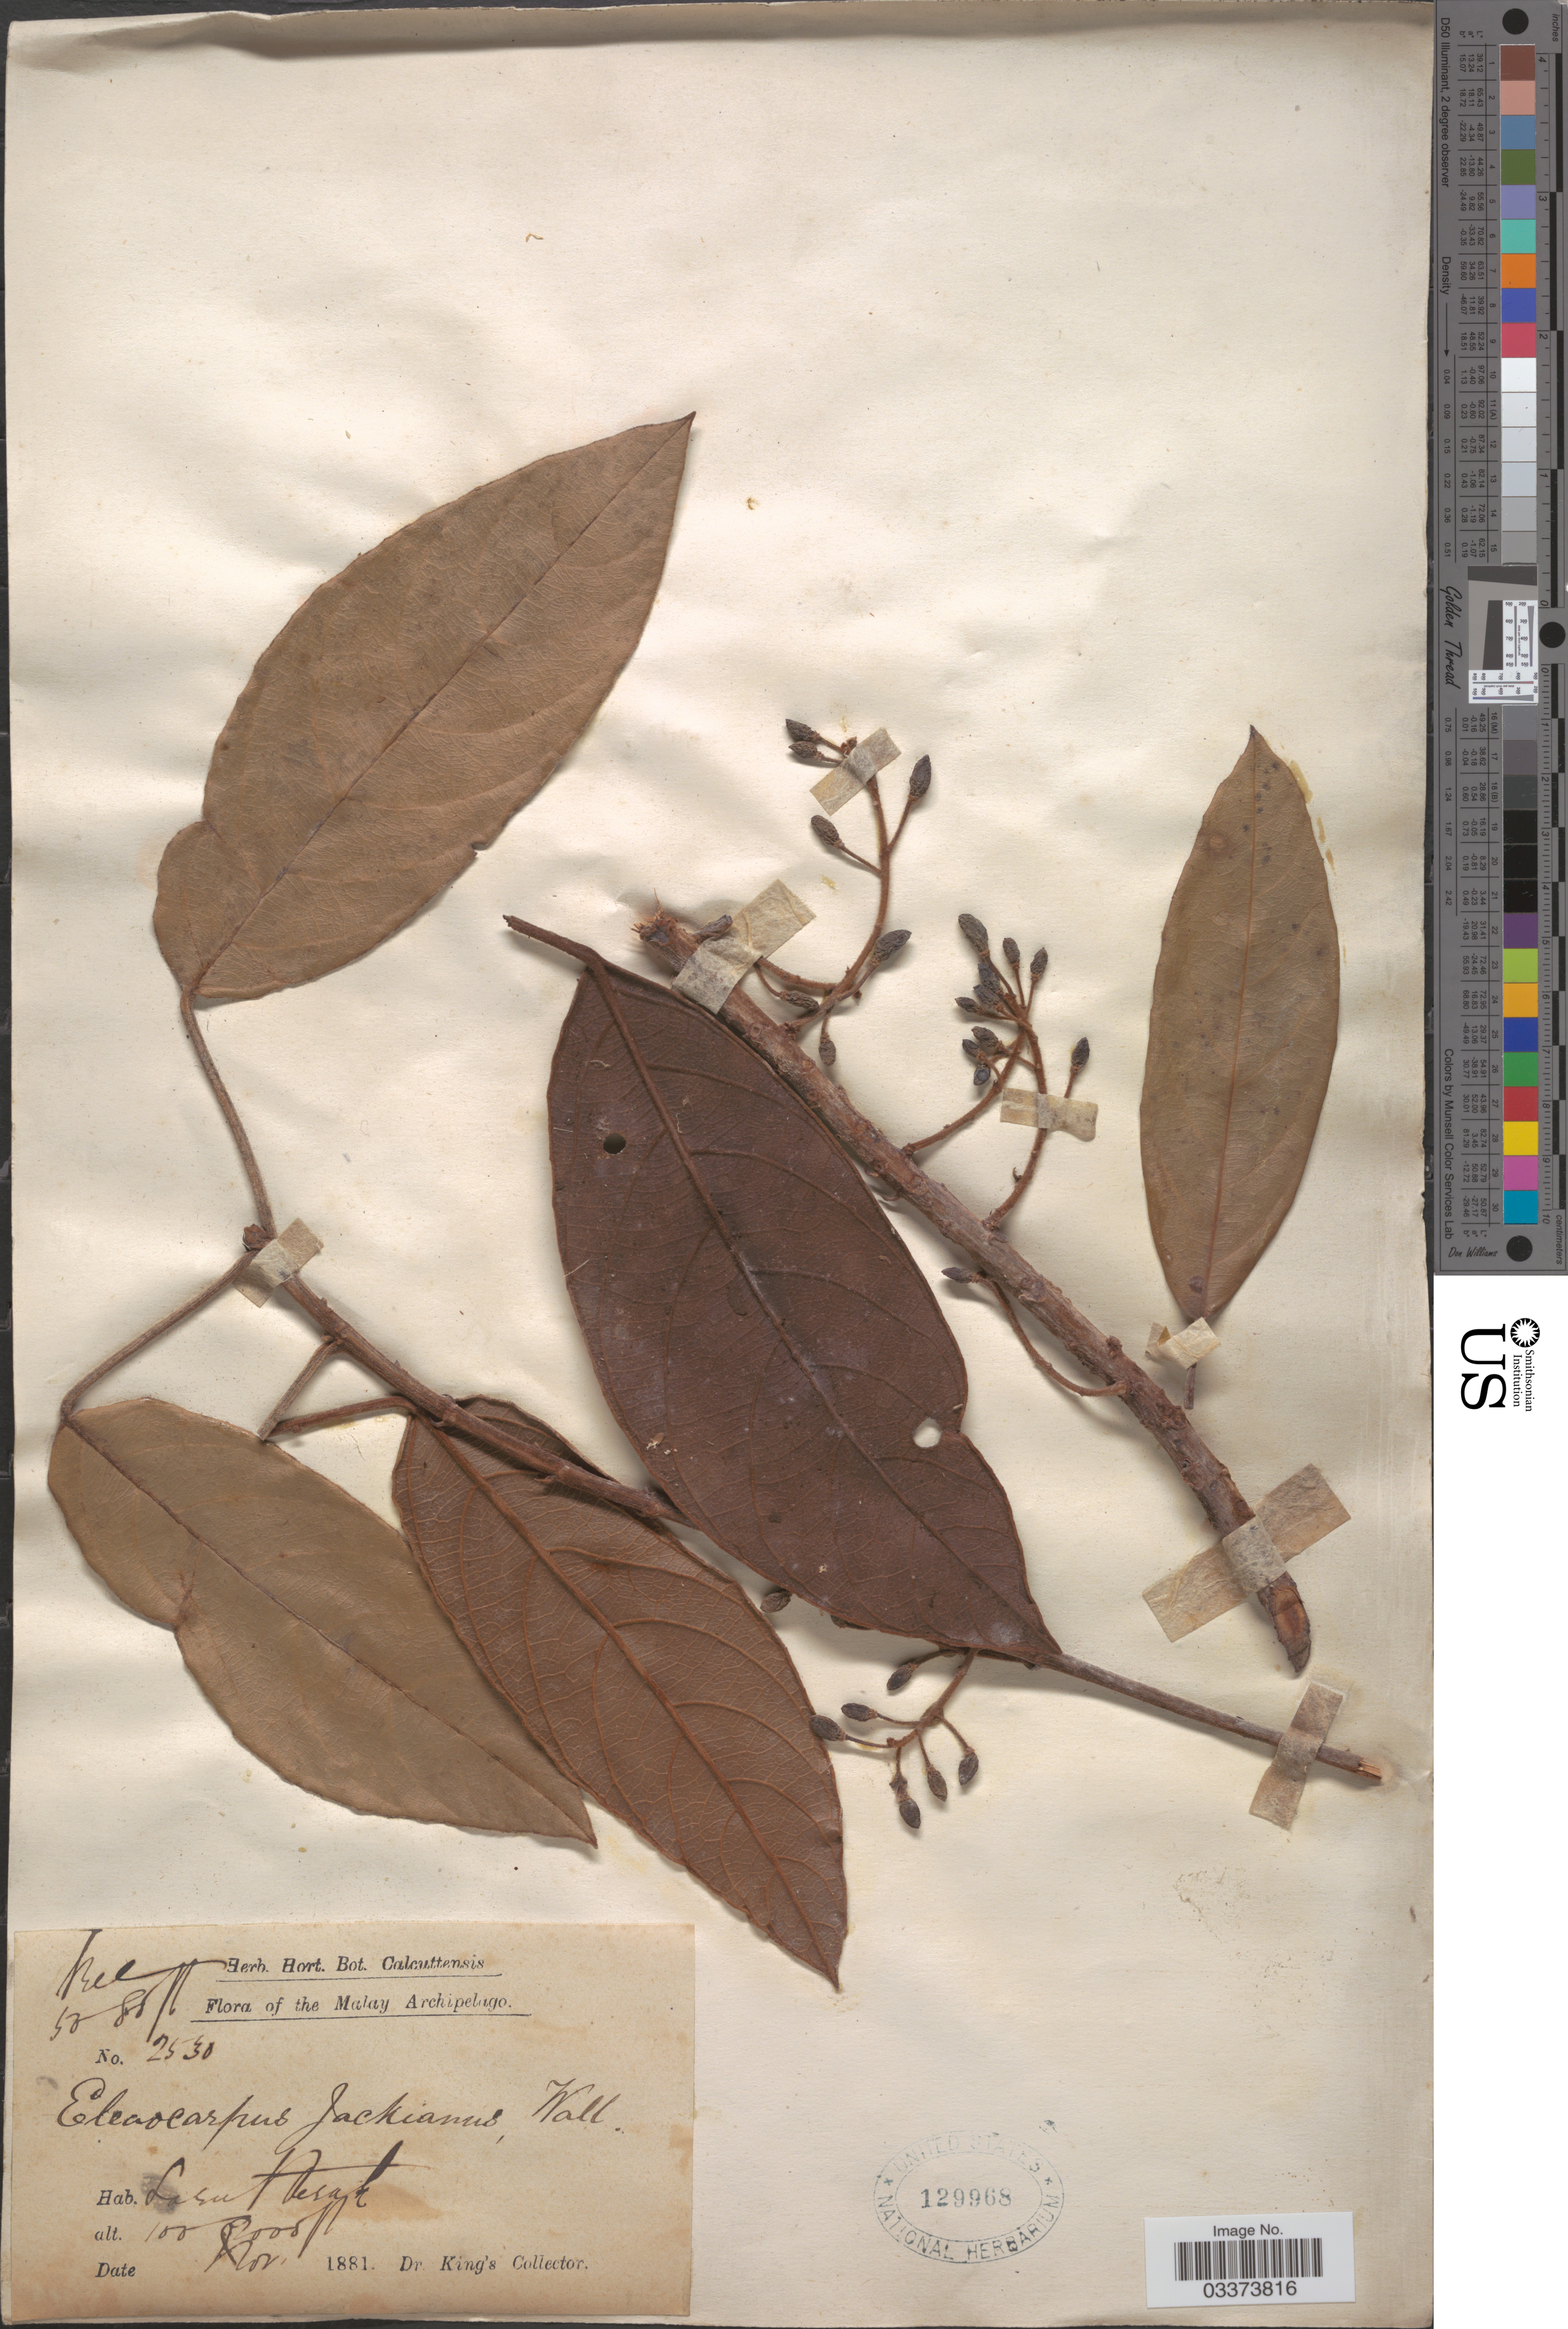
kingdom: Plantae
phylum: Tracheophyta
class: Magnoliopsida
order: Oxalidales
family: Elaeocarpaceae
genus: Elaeocarpus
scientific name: Elaeocarpus jackianus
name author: Wall. ex King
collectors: Dr. King's collector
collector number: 2530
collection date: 1881-11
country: Malaysia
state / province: Perak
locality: Malay Archipelago, Larut.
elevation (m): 30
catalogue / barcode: US 129968